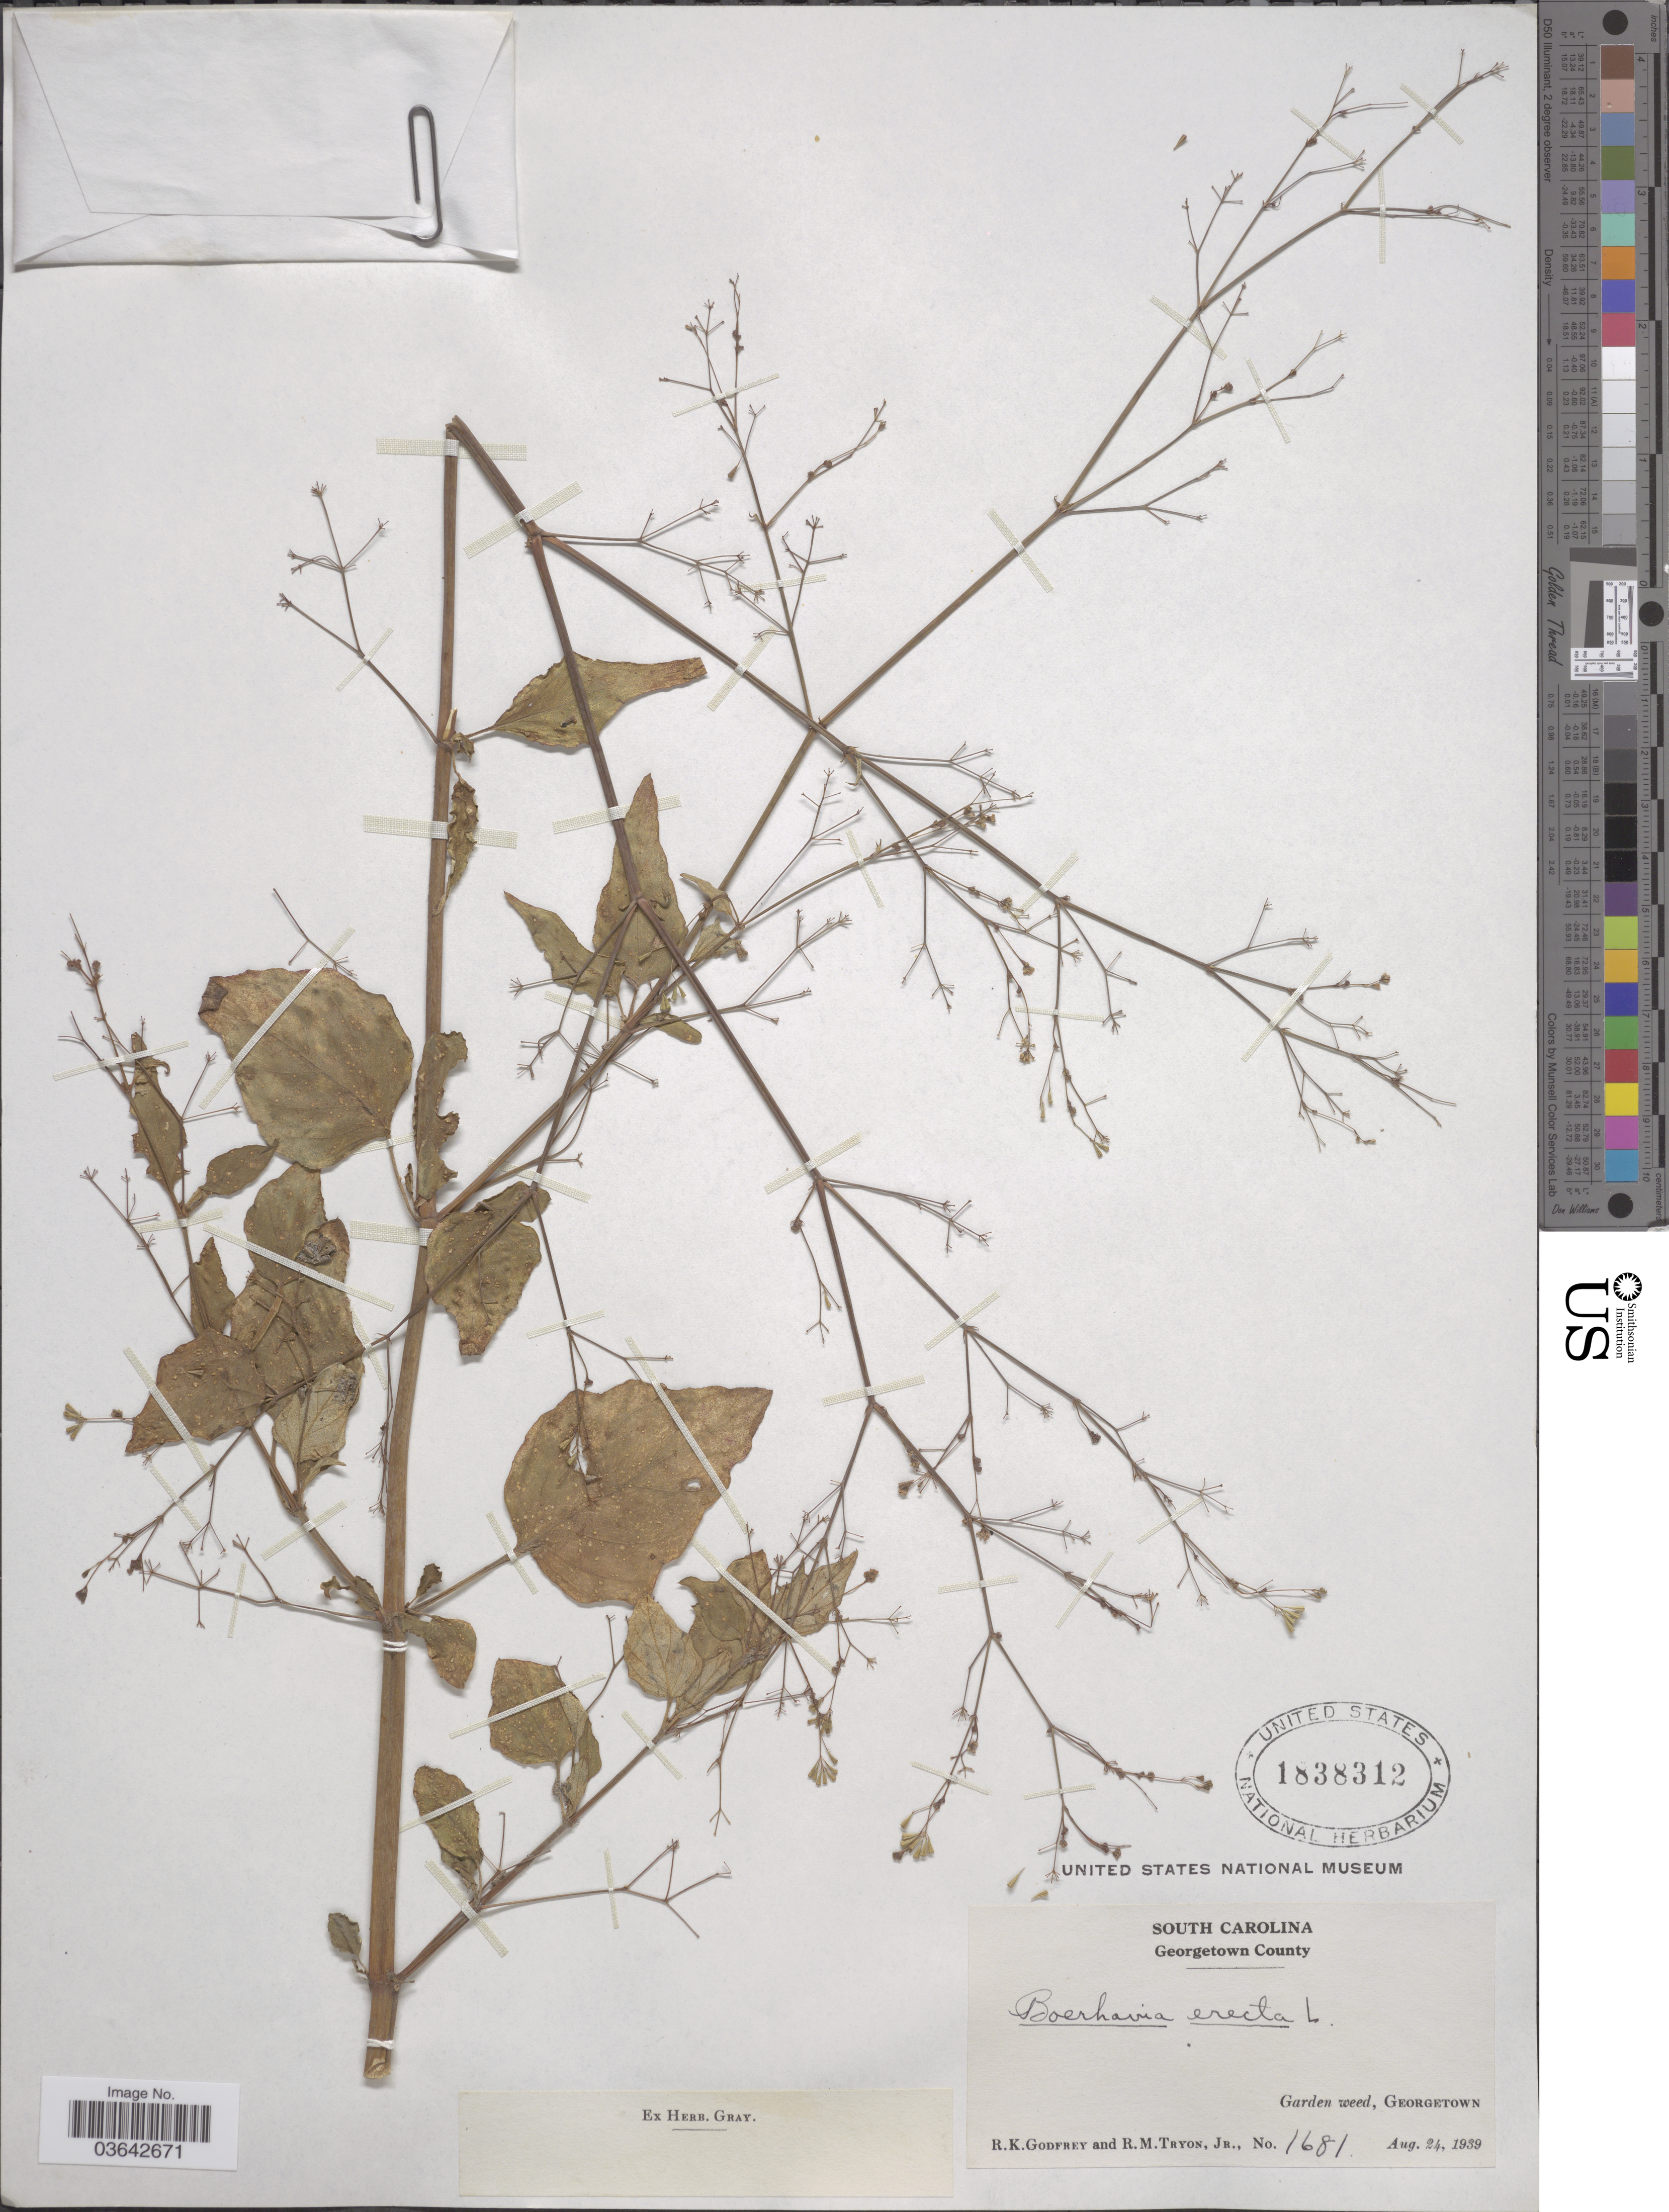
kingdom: Plantae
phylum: Tracheophyta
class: Magnoliopsida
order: Caryophyllales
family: Nyctaginaceae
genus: Boerhavia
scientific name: Boerhavia erecta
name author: L.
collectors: R. K. Godfrey & R. Tryon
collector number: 1681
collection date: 1939-08-24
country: United States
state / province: South Carolina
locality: Georgetown County. Garden weed. Georgetown.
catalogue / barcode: US 1838312